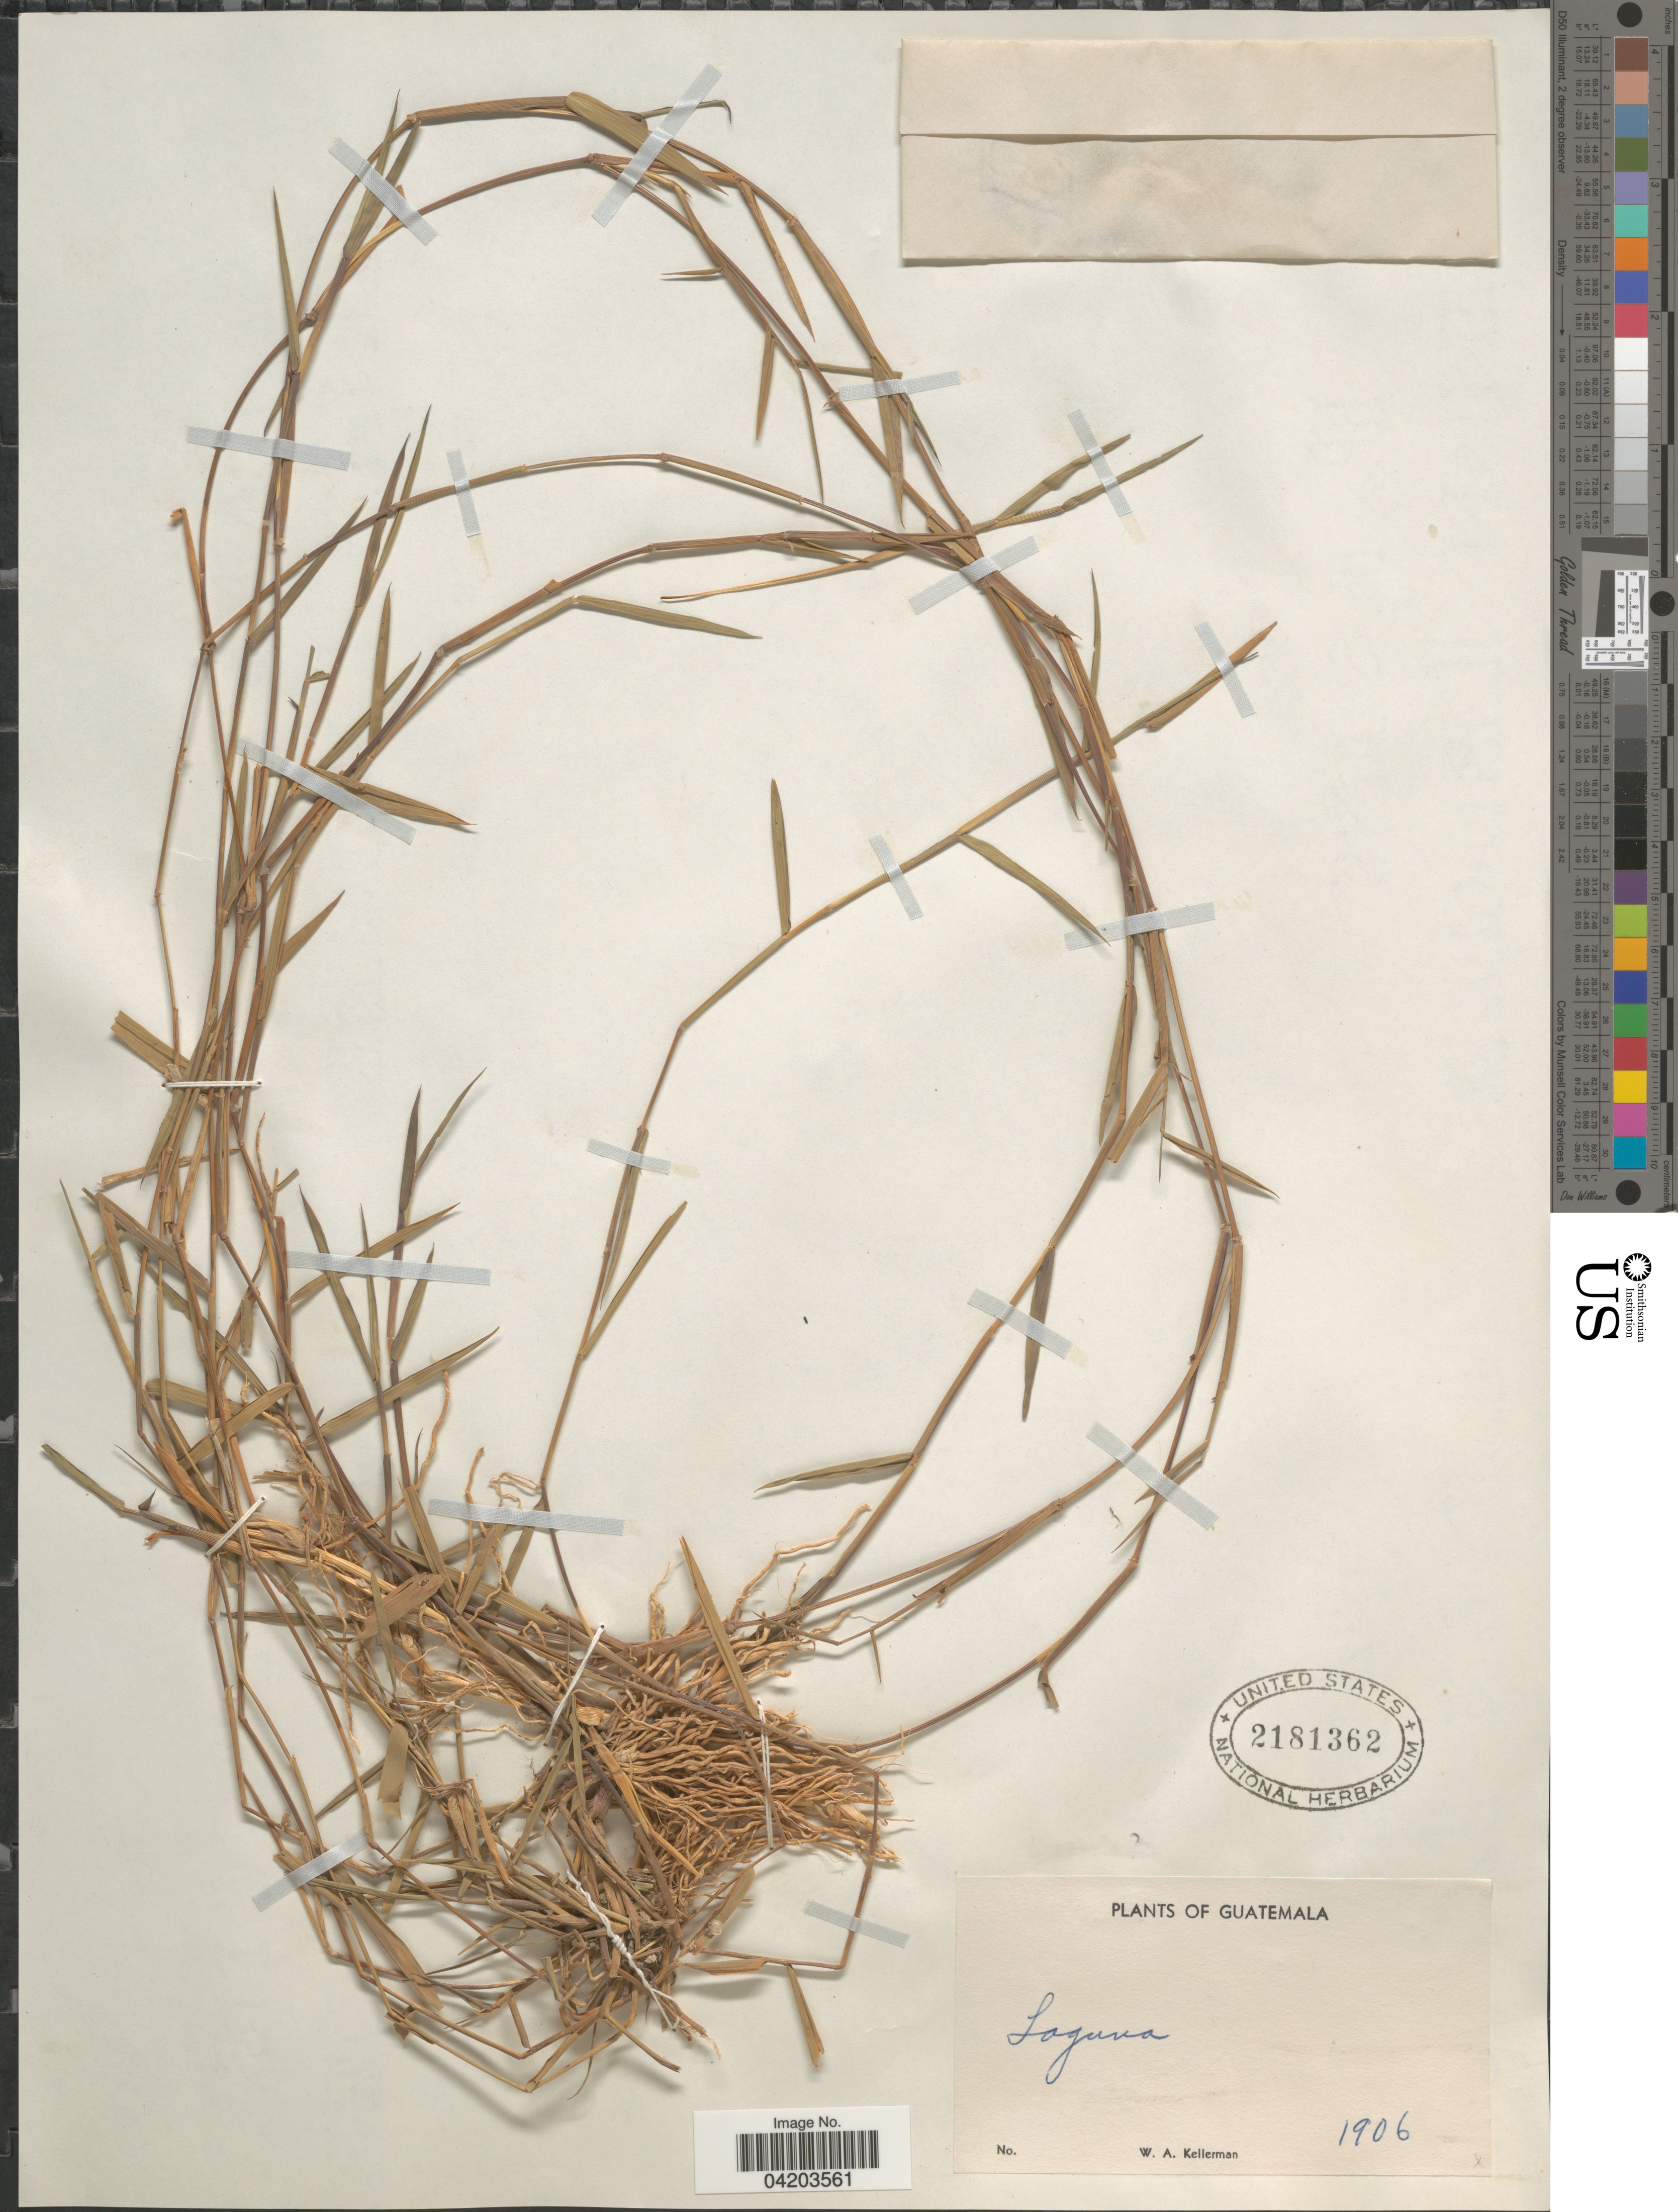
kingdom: Plantae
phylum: Tracheophyta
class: Liliopsida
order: Poales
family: Poaceae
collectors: W. Kellerman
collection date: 1906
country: Guatemala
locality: Laguna.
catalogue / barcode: US 2181362